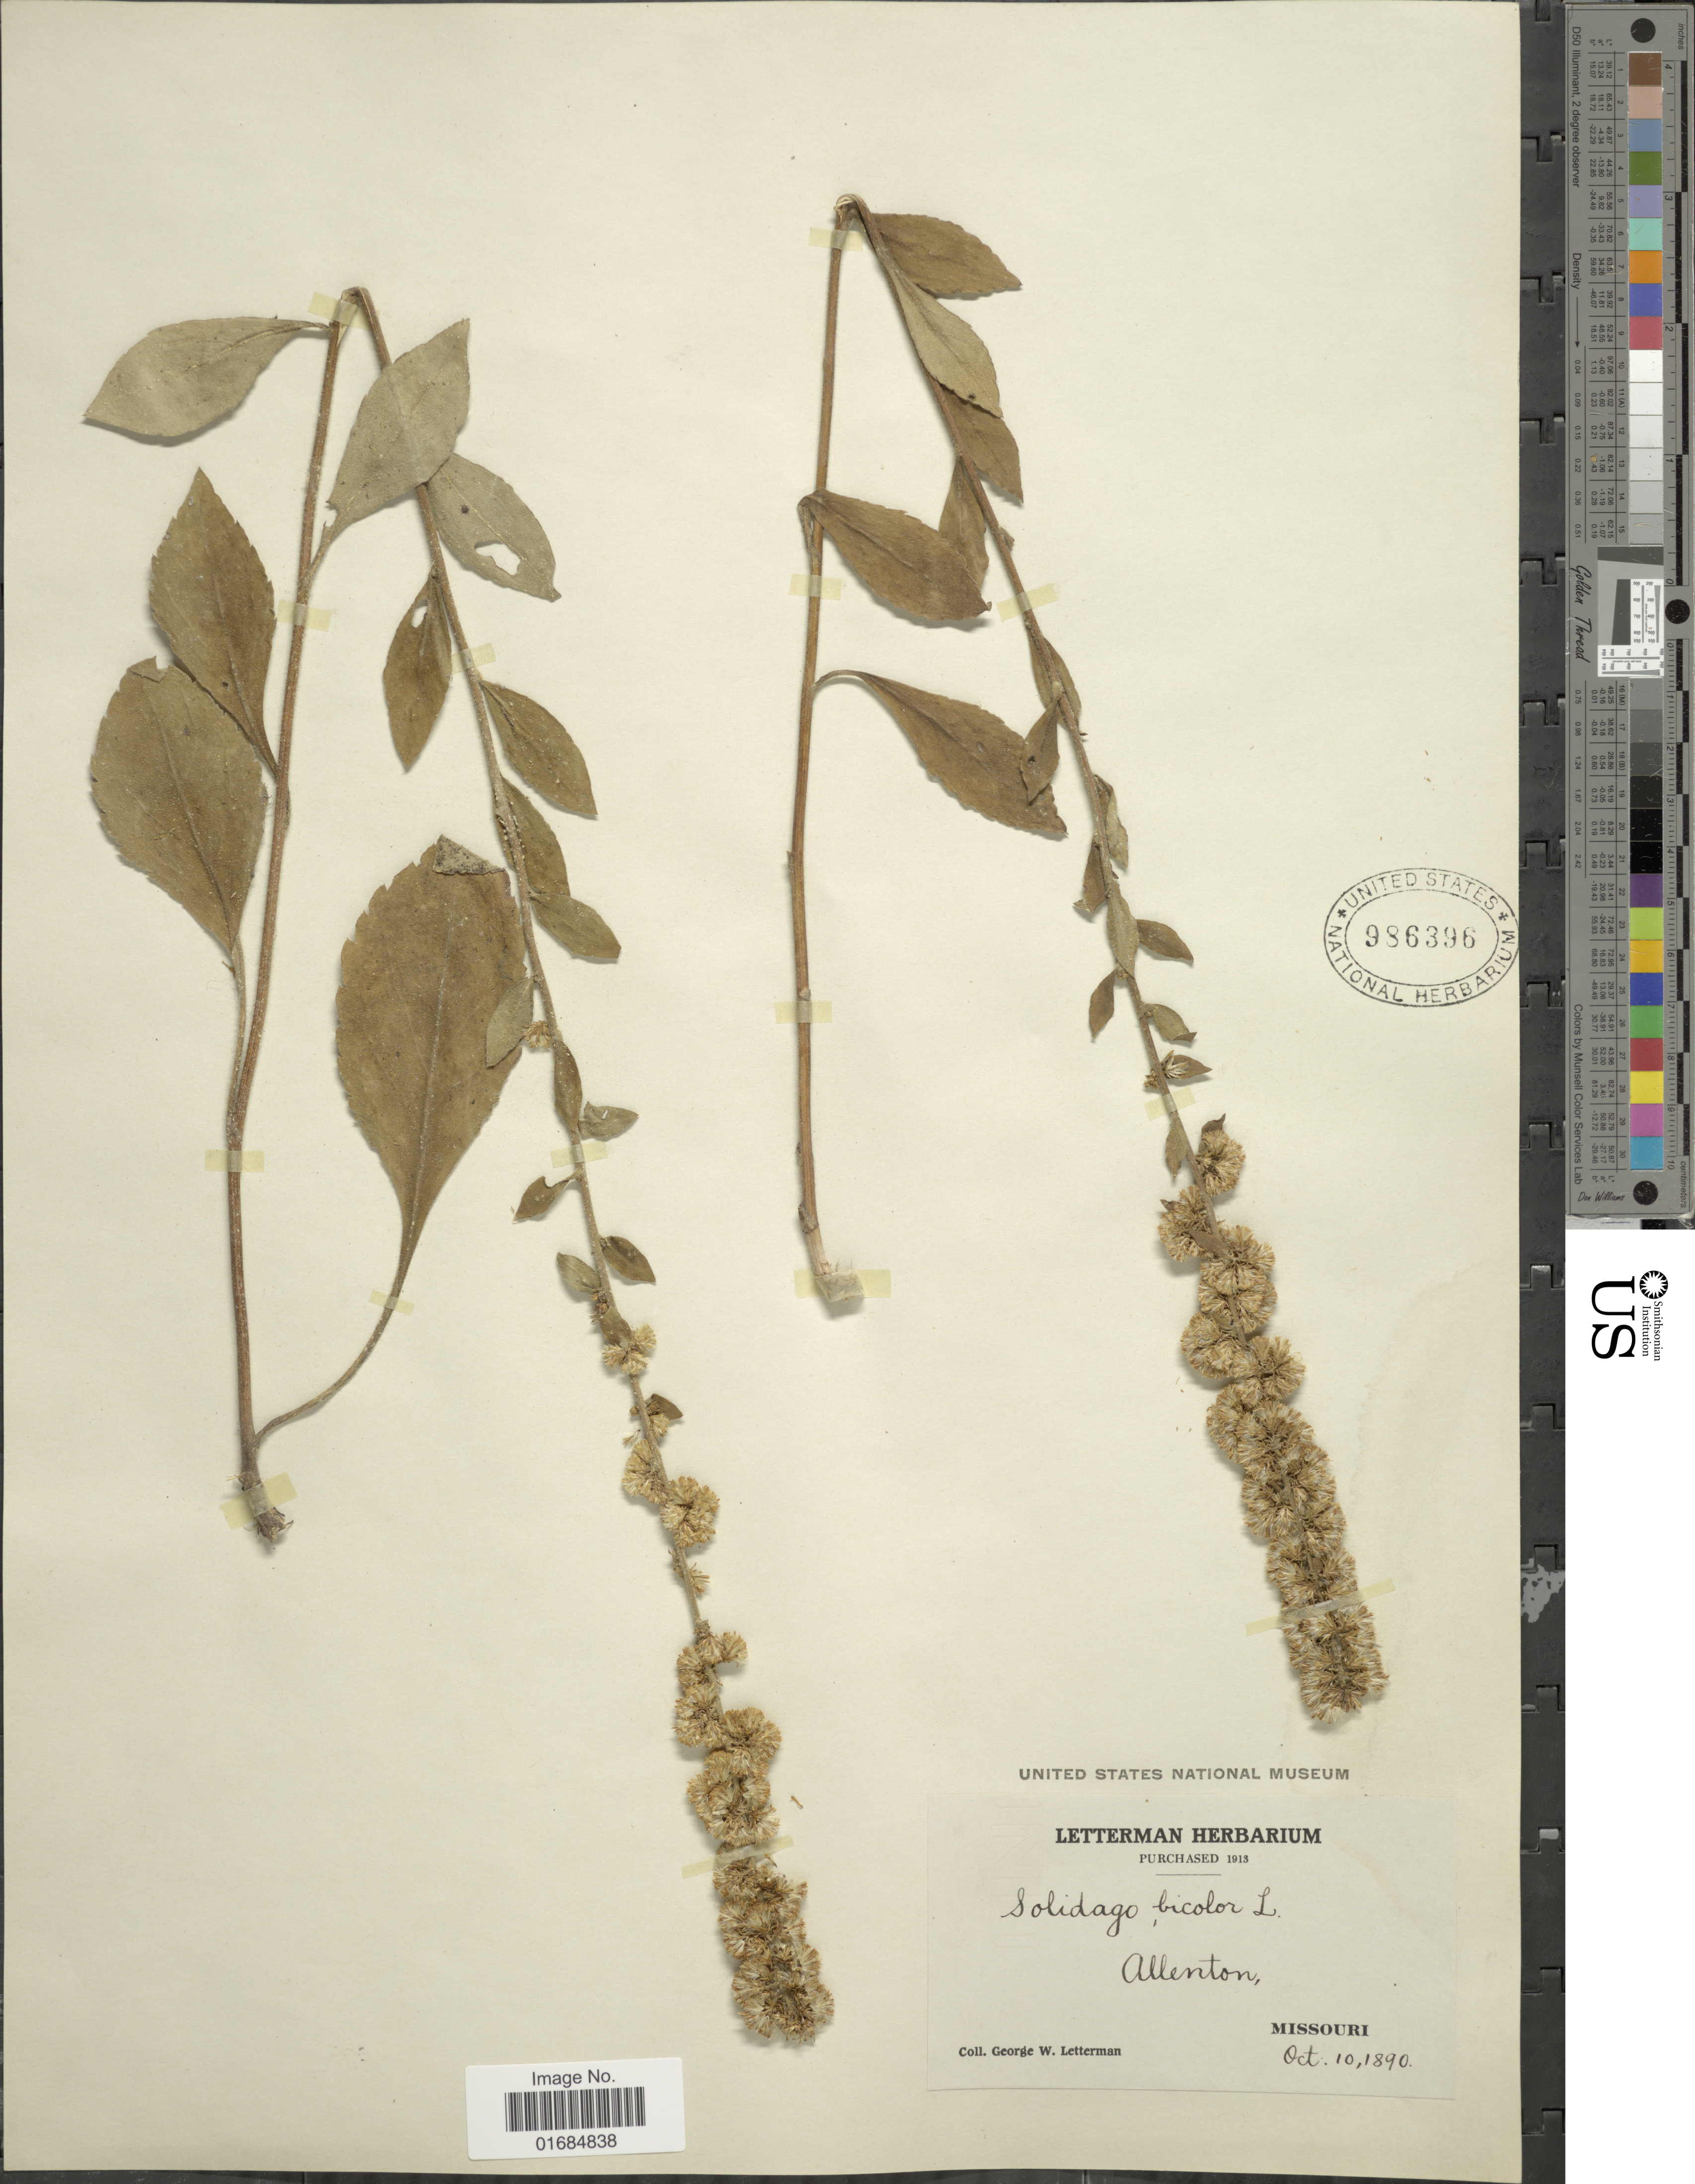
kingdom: Plantae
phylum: Tracheophyta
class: Magnoliopsida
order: Asterales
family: Asteraceae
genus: Solidago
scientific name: Solidago bicolor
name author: L.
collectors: G. W. Letterman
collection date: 1890-10-10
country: United States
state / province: Missouri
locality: Allenton.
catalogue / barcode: US 986396